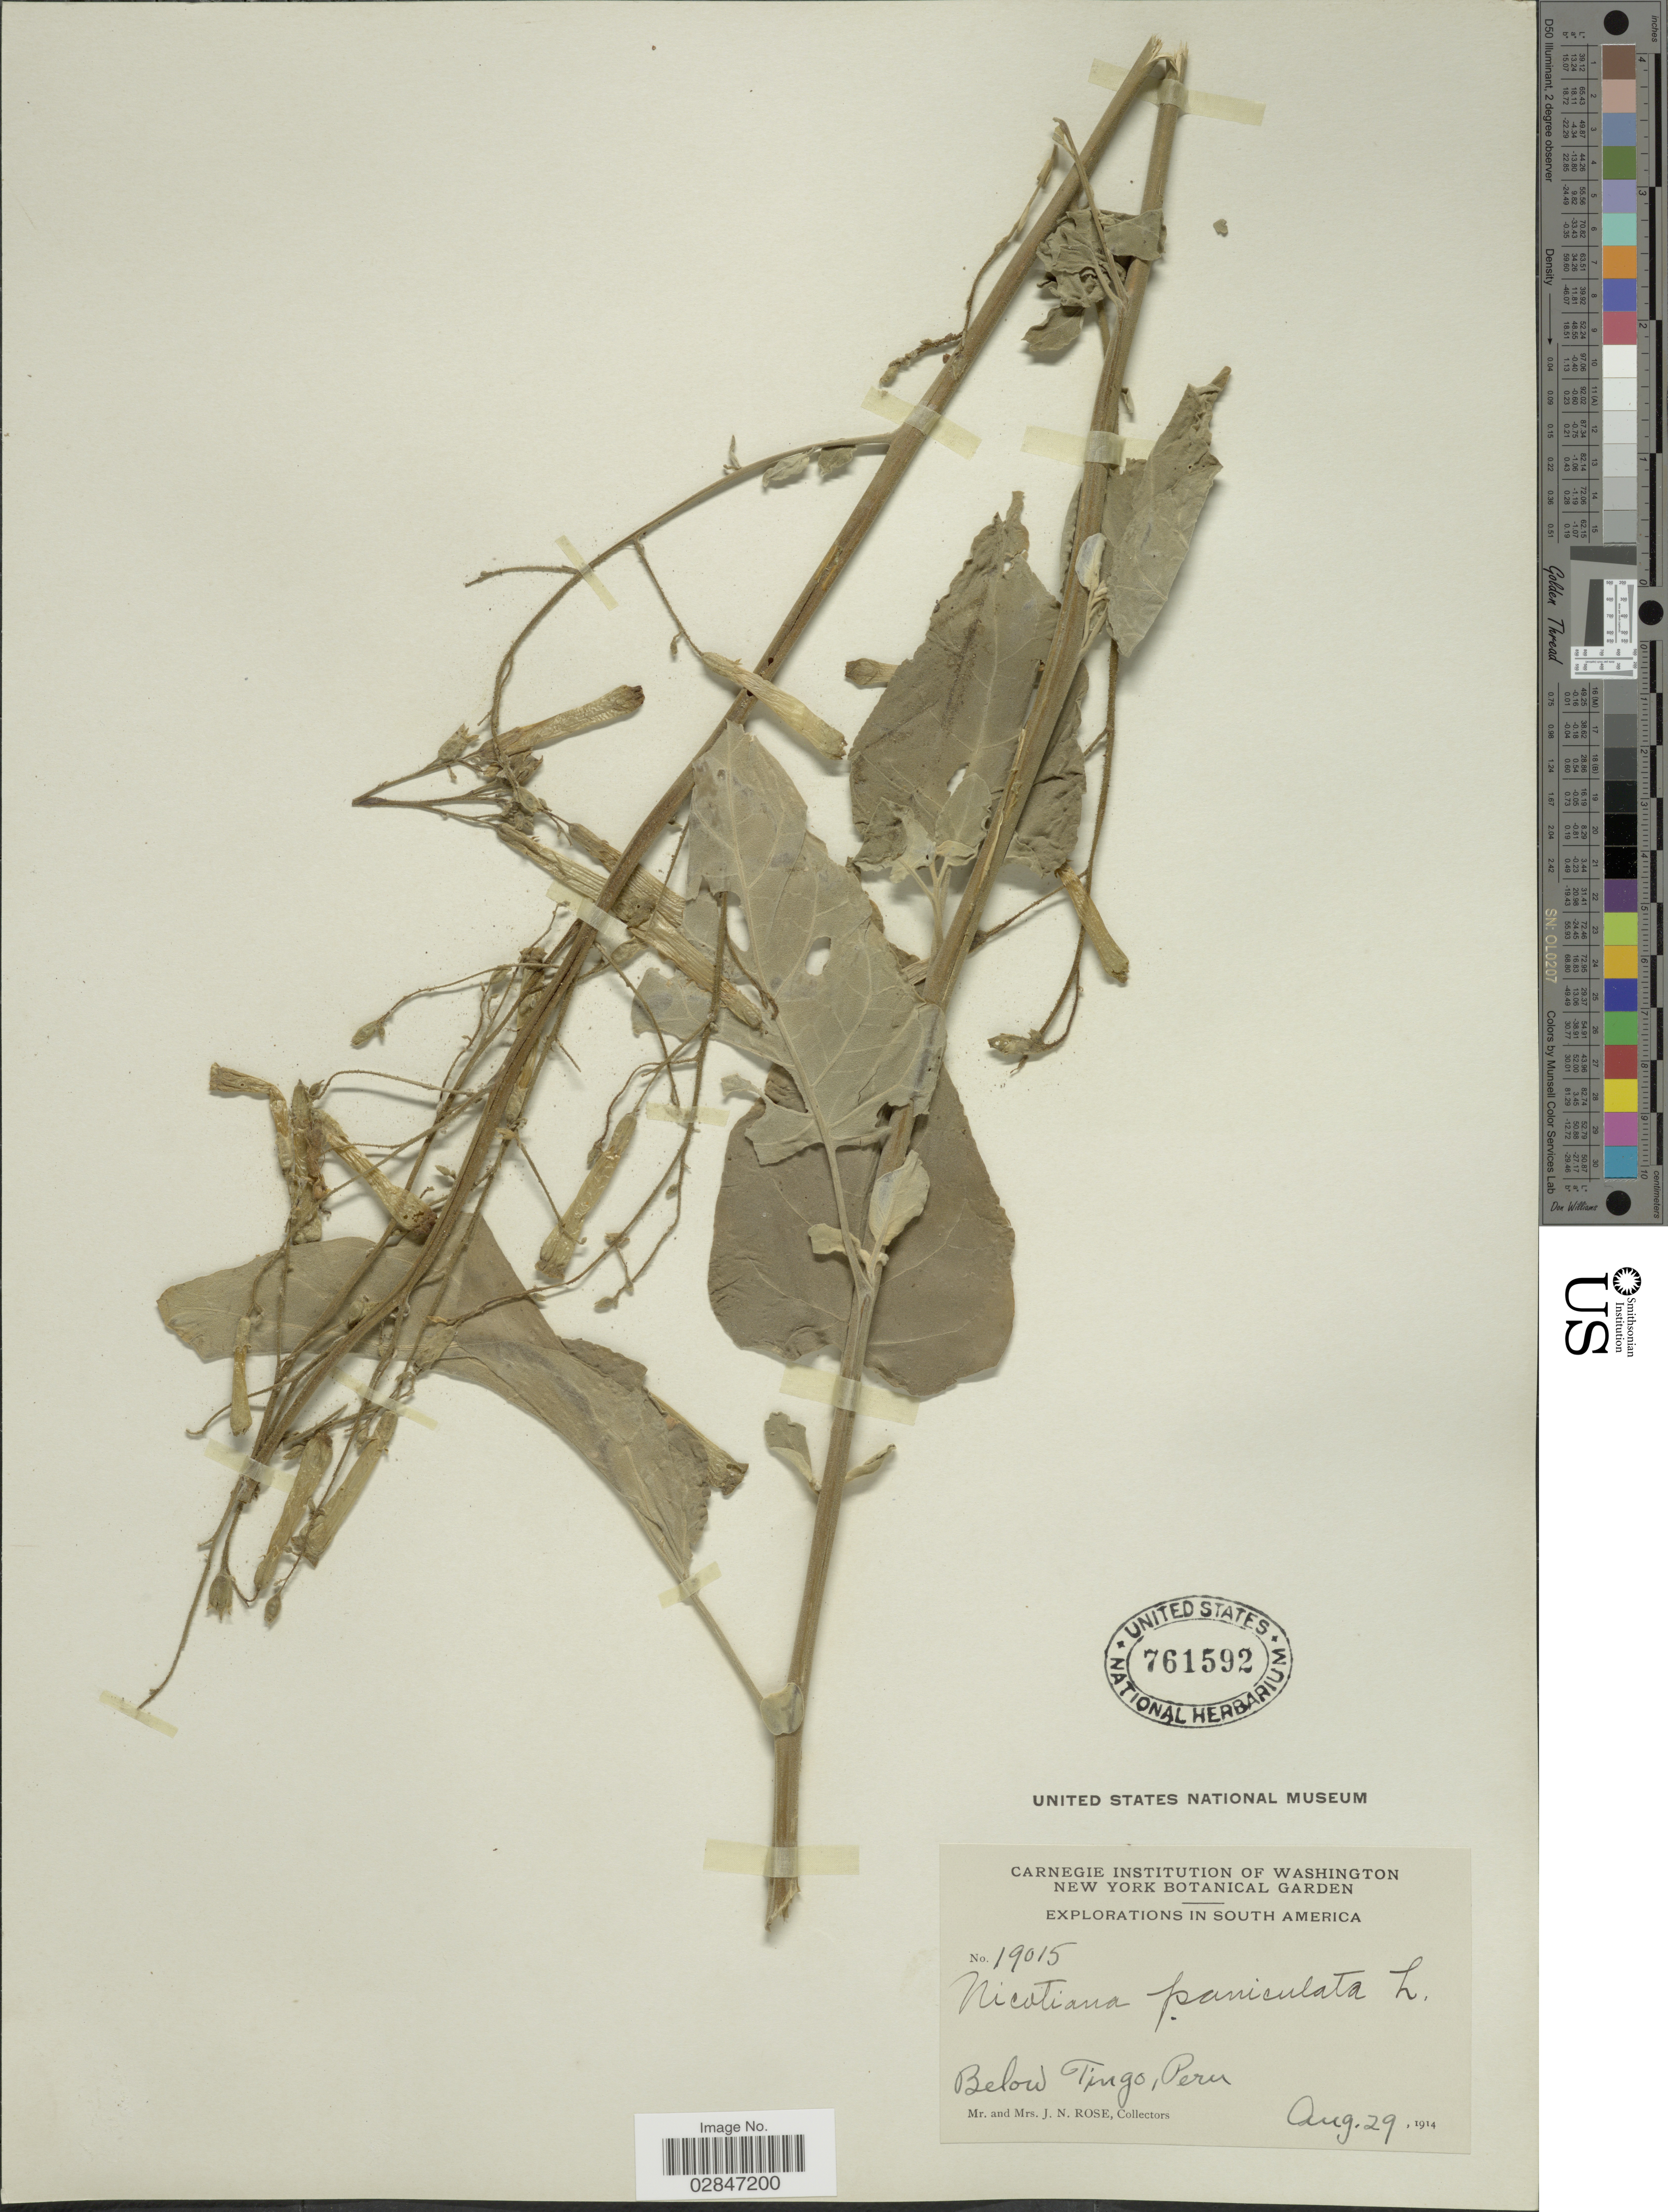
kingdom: Plantae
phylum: Tracheophyta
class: Magnoliopsida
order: Solanales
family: Solanaceae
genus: Nicotiana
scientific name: Nicotiana paniculata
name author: L.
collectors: J. N. Rose & L. B. Rose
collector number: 19015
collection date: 1914-08-29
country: Peru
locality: Below Tingo, Peru.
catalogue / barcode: US 761592